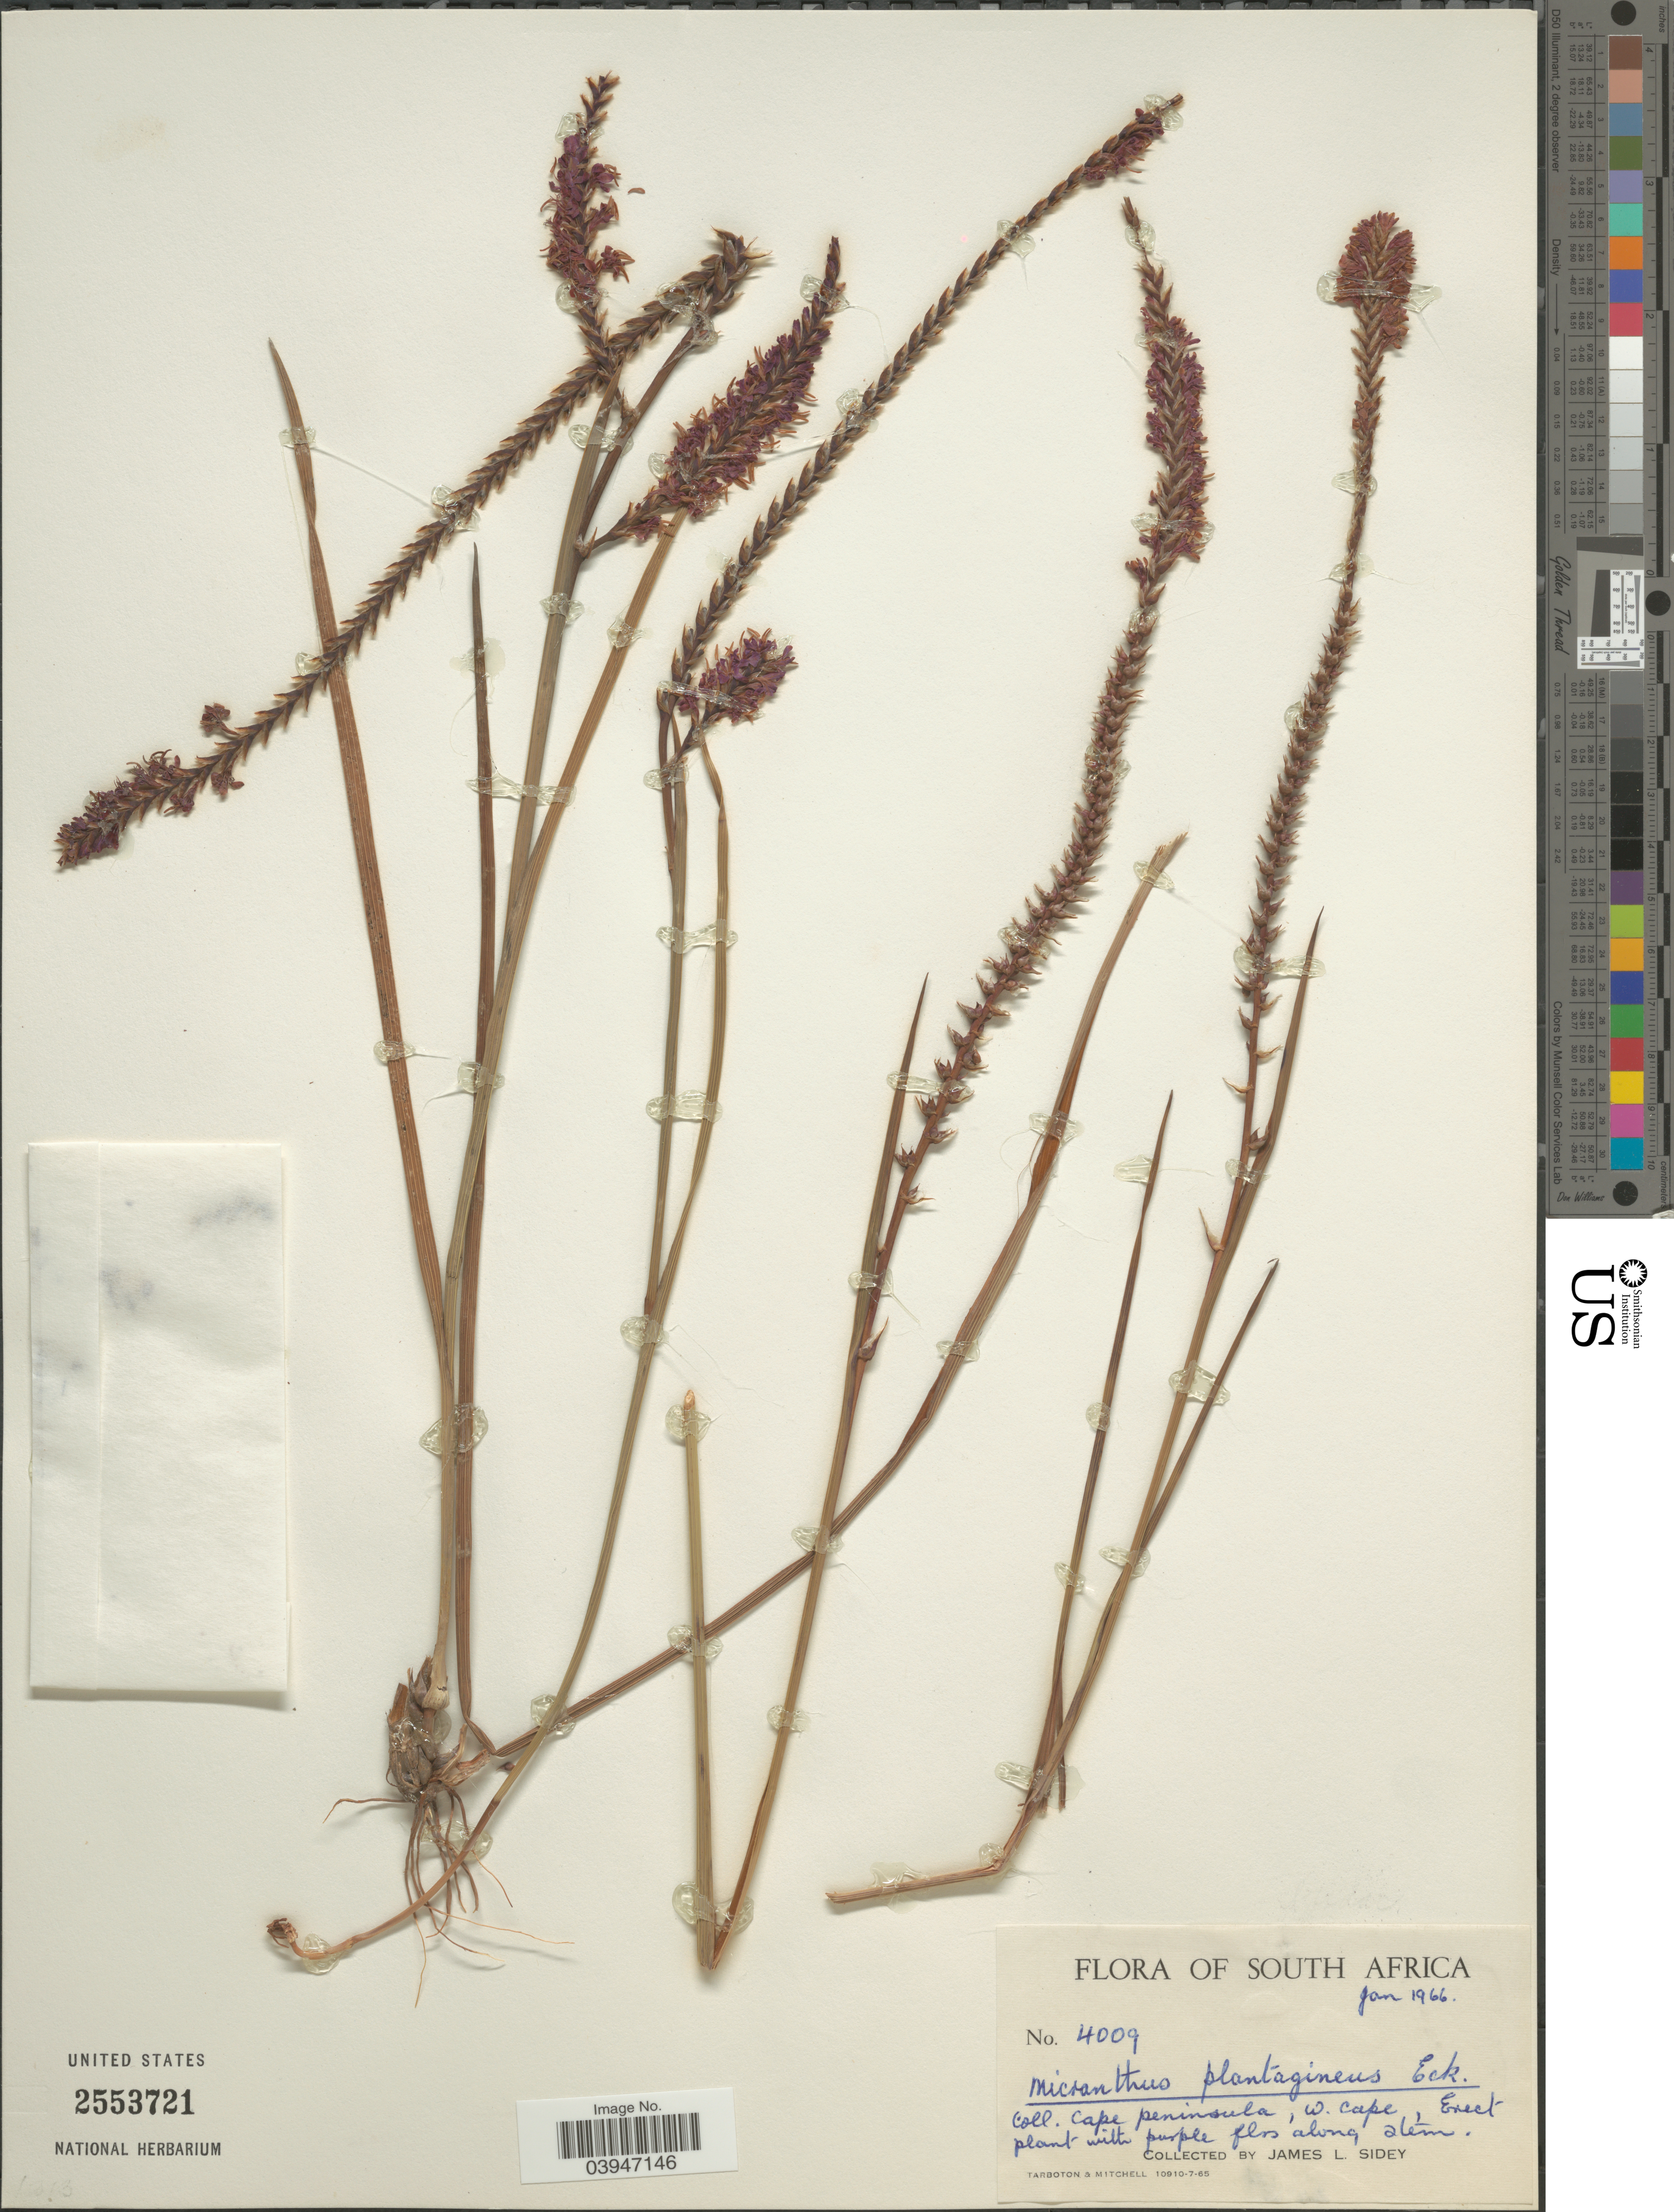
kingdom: Plantae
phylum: Tracheophyta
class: Liliopsida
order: Asparagales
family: Iridaceae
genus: Micranthus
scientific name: Micranthus plantagineus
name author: (Aiton) Eckl.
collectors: J. L. Sidey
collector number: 4009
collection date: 1966-01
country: South Africa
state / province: Western Cape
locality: Cape peninsula, W. Cape.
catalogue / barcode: US 2553721